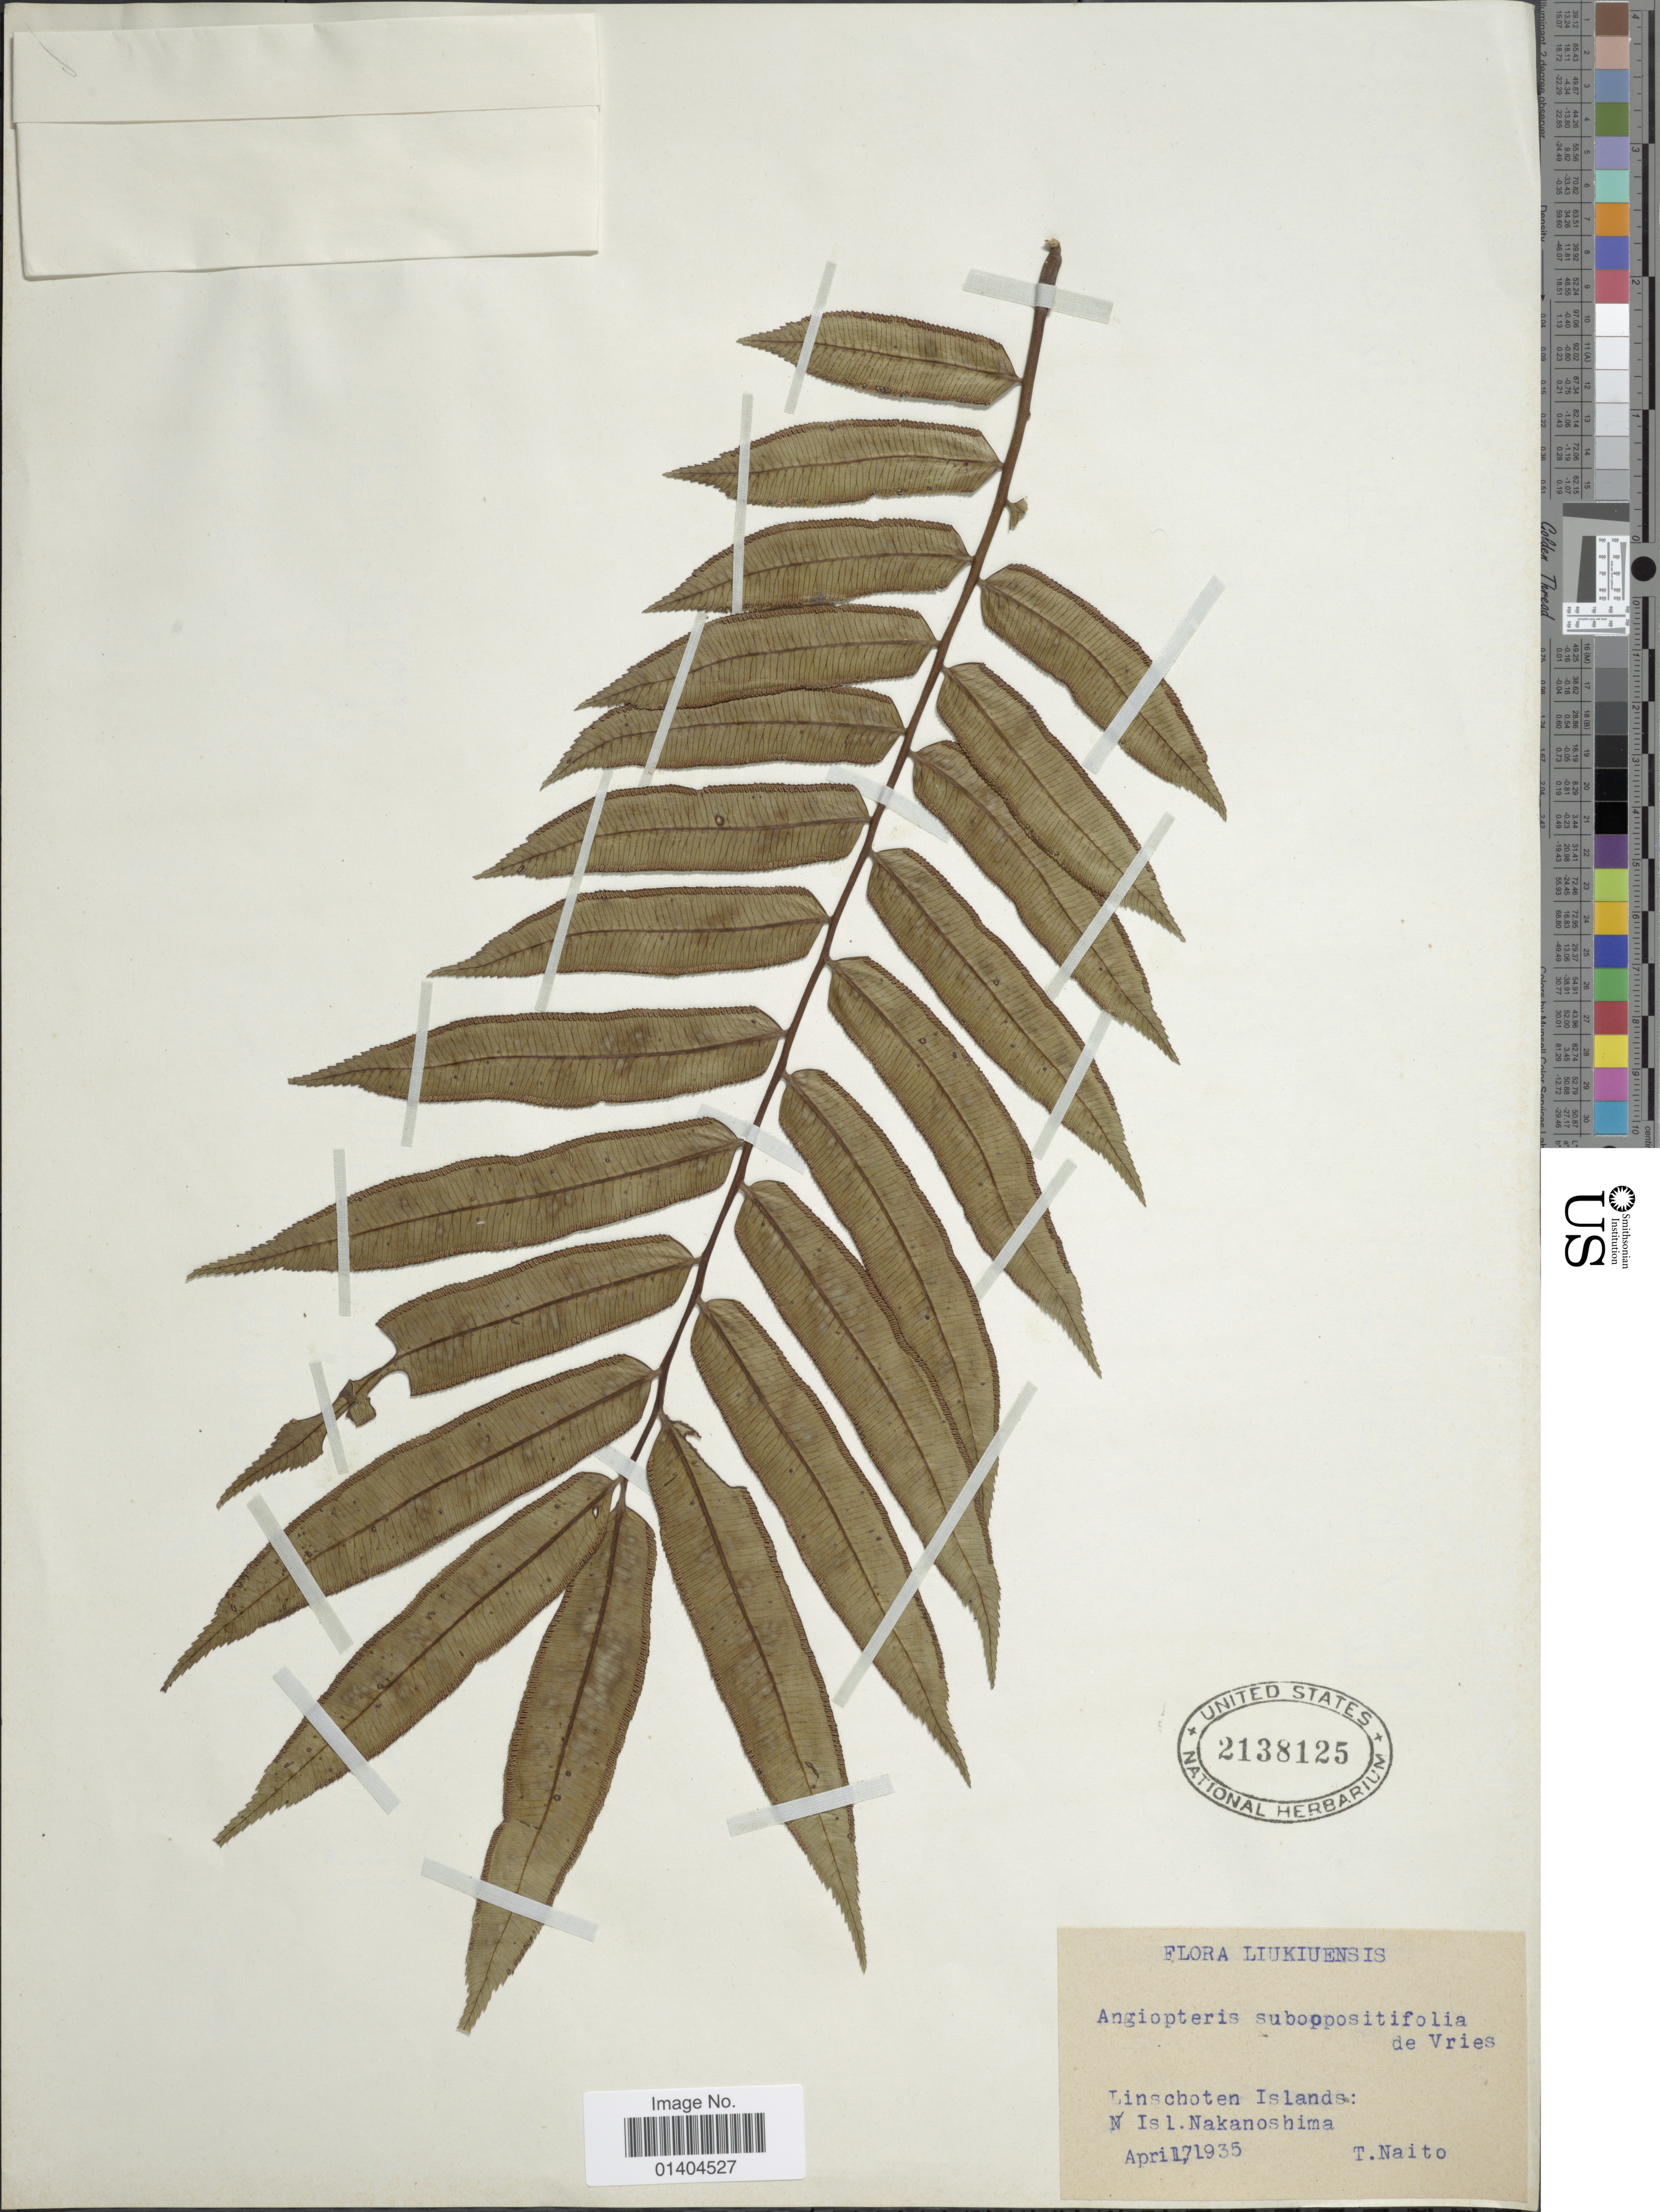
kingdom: Plantae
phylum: Tracheophyta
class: Polypodiopsida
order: Marattiales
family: Marattiaceae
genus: Angiopteris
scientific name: Angiopteris suboppositifolia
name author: de Vriese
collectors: T. Naito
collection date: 1935-04-17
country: Japan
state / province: Kagosima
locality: Linschoten Islands: Isl. Nakanoshima.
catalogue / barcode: US 2138125